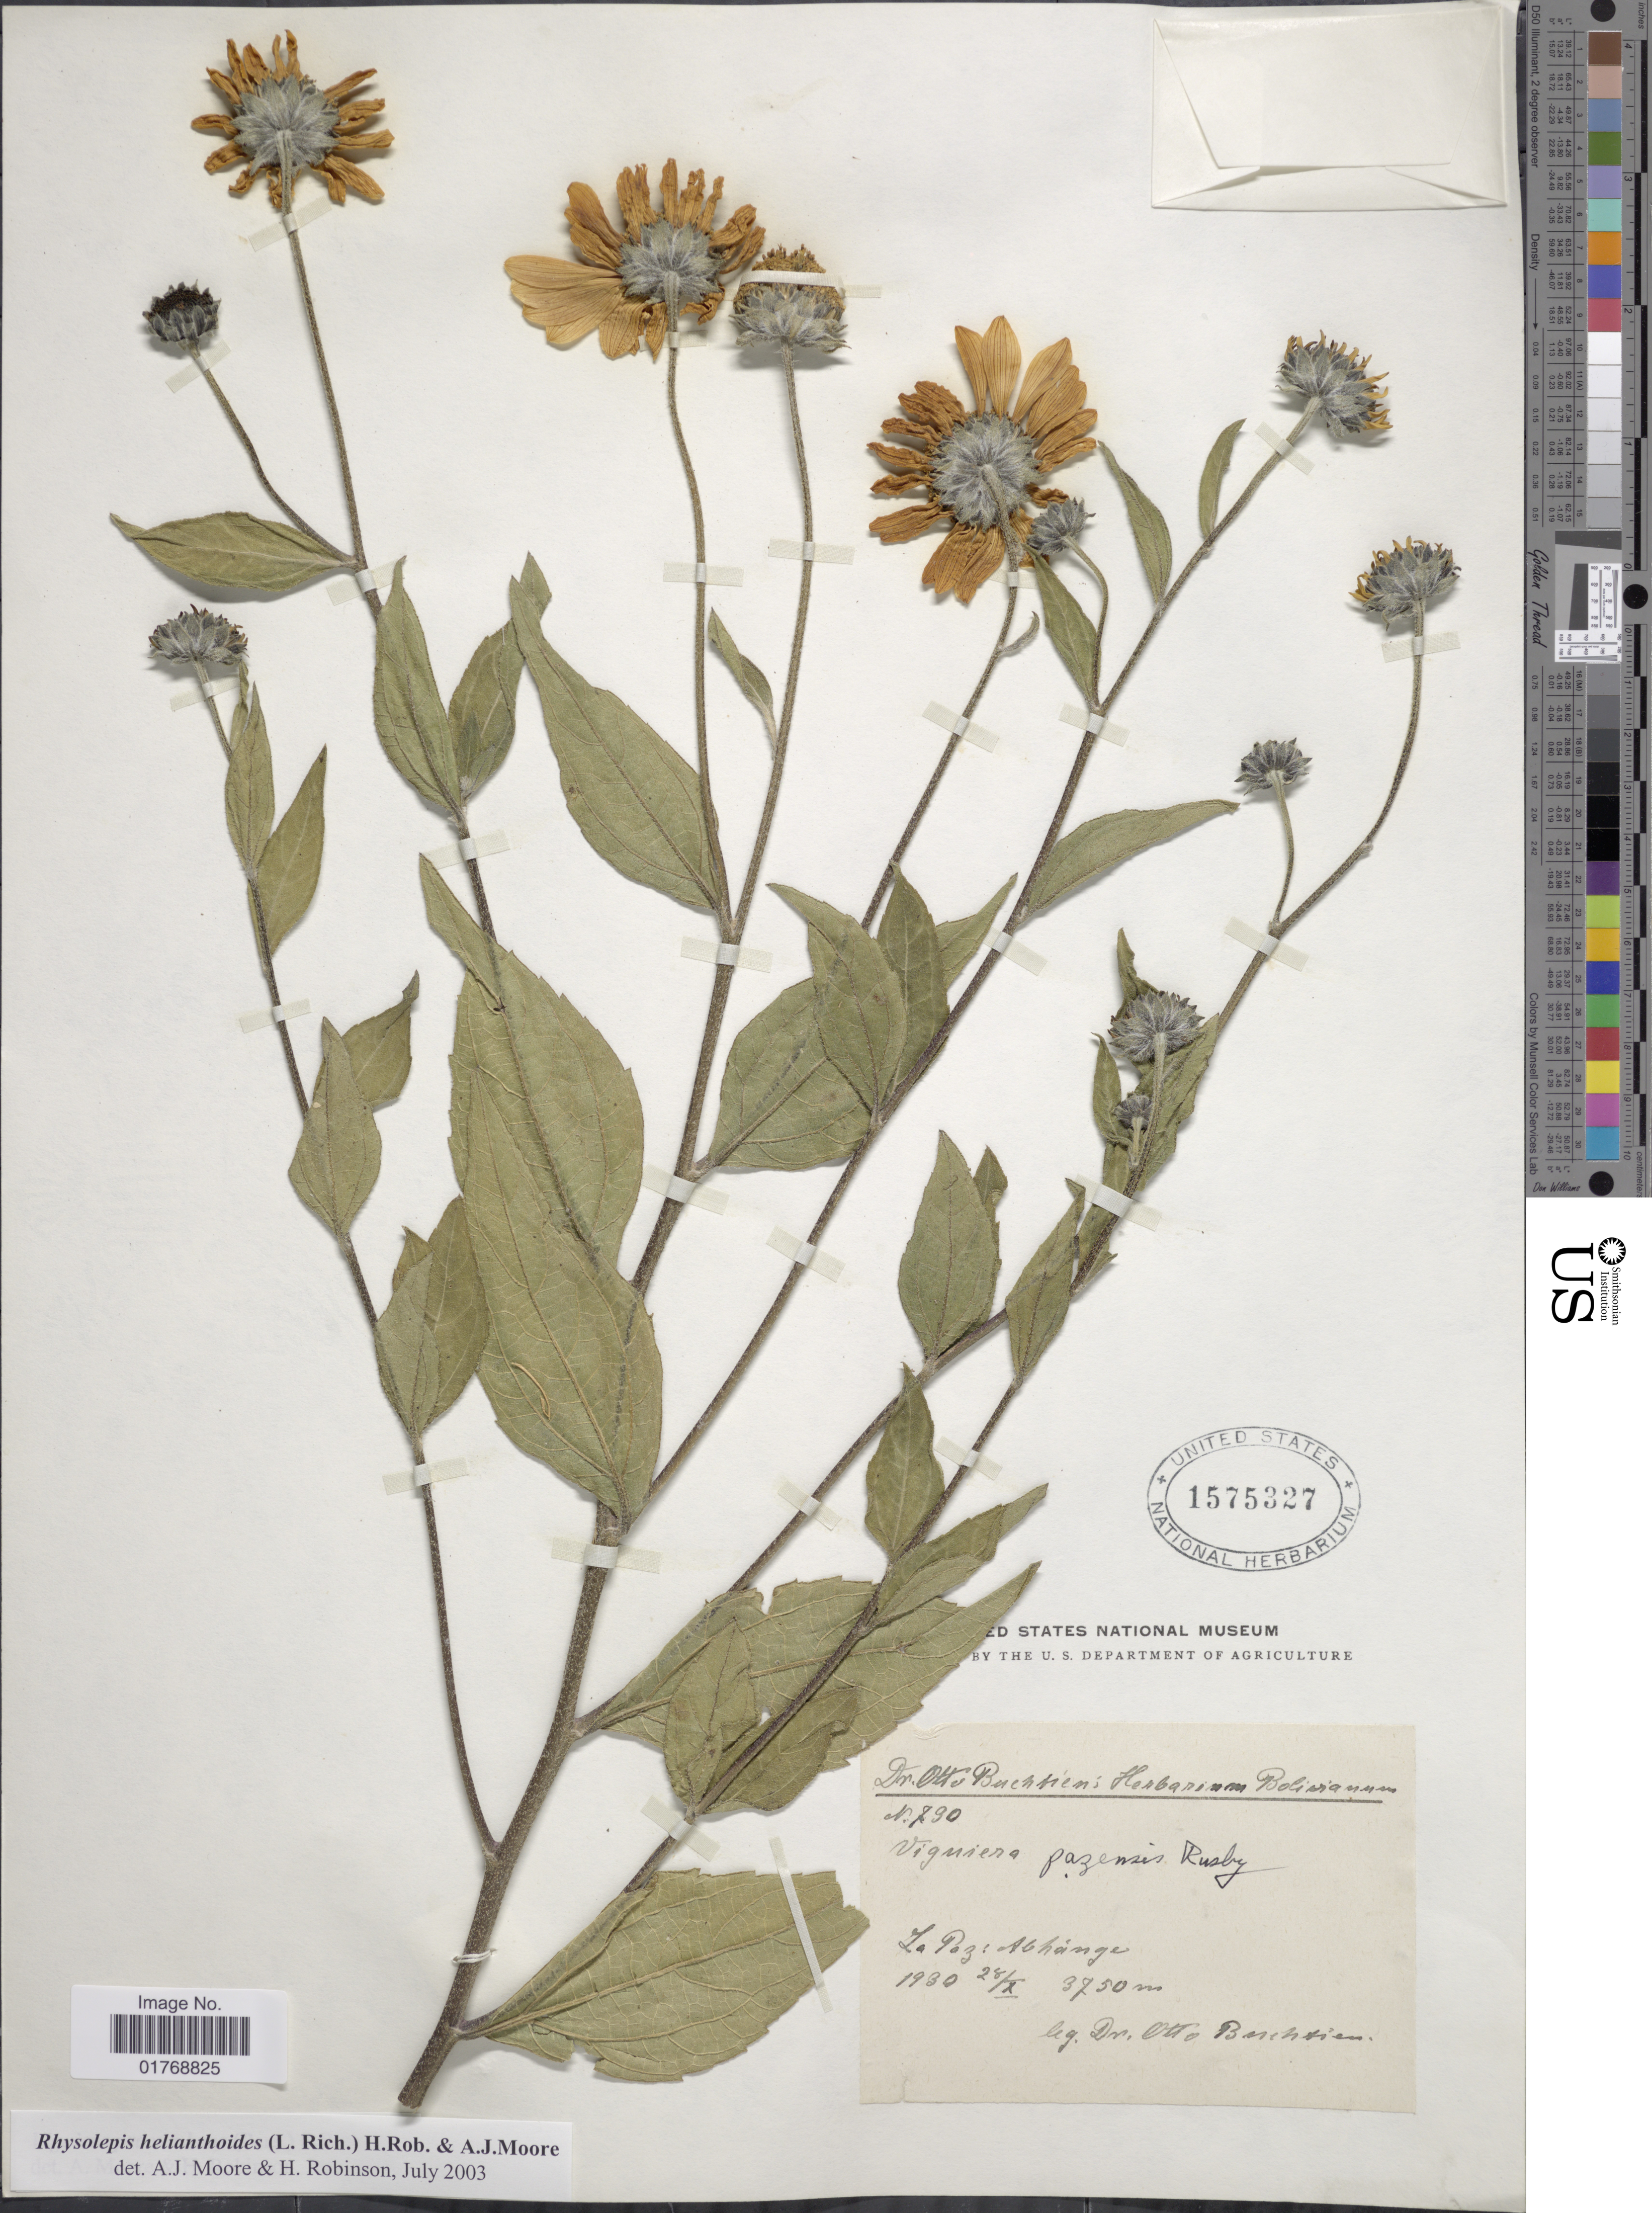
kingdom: Plantae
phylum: Tracheophyta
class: Magnoliopsida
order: Asterales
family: Asteraceae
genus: Viguiera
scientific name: Viguiera procumbens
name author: (Pers.) S.F. Blake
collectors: O. Buchtien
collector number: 790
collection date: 1930-10-28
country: Bolivia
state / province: La Paz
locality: La Paz: Abhänge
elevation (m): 3750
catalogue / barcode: US 1575327